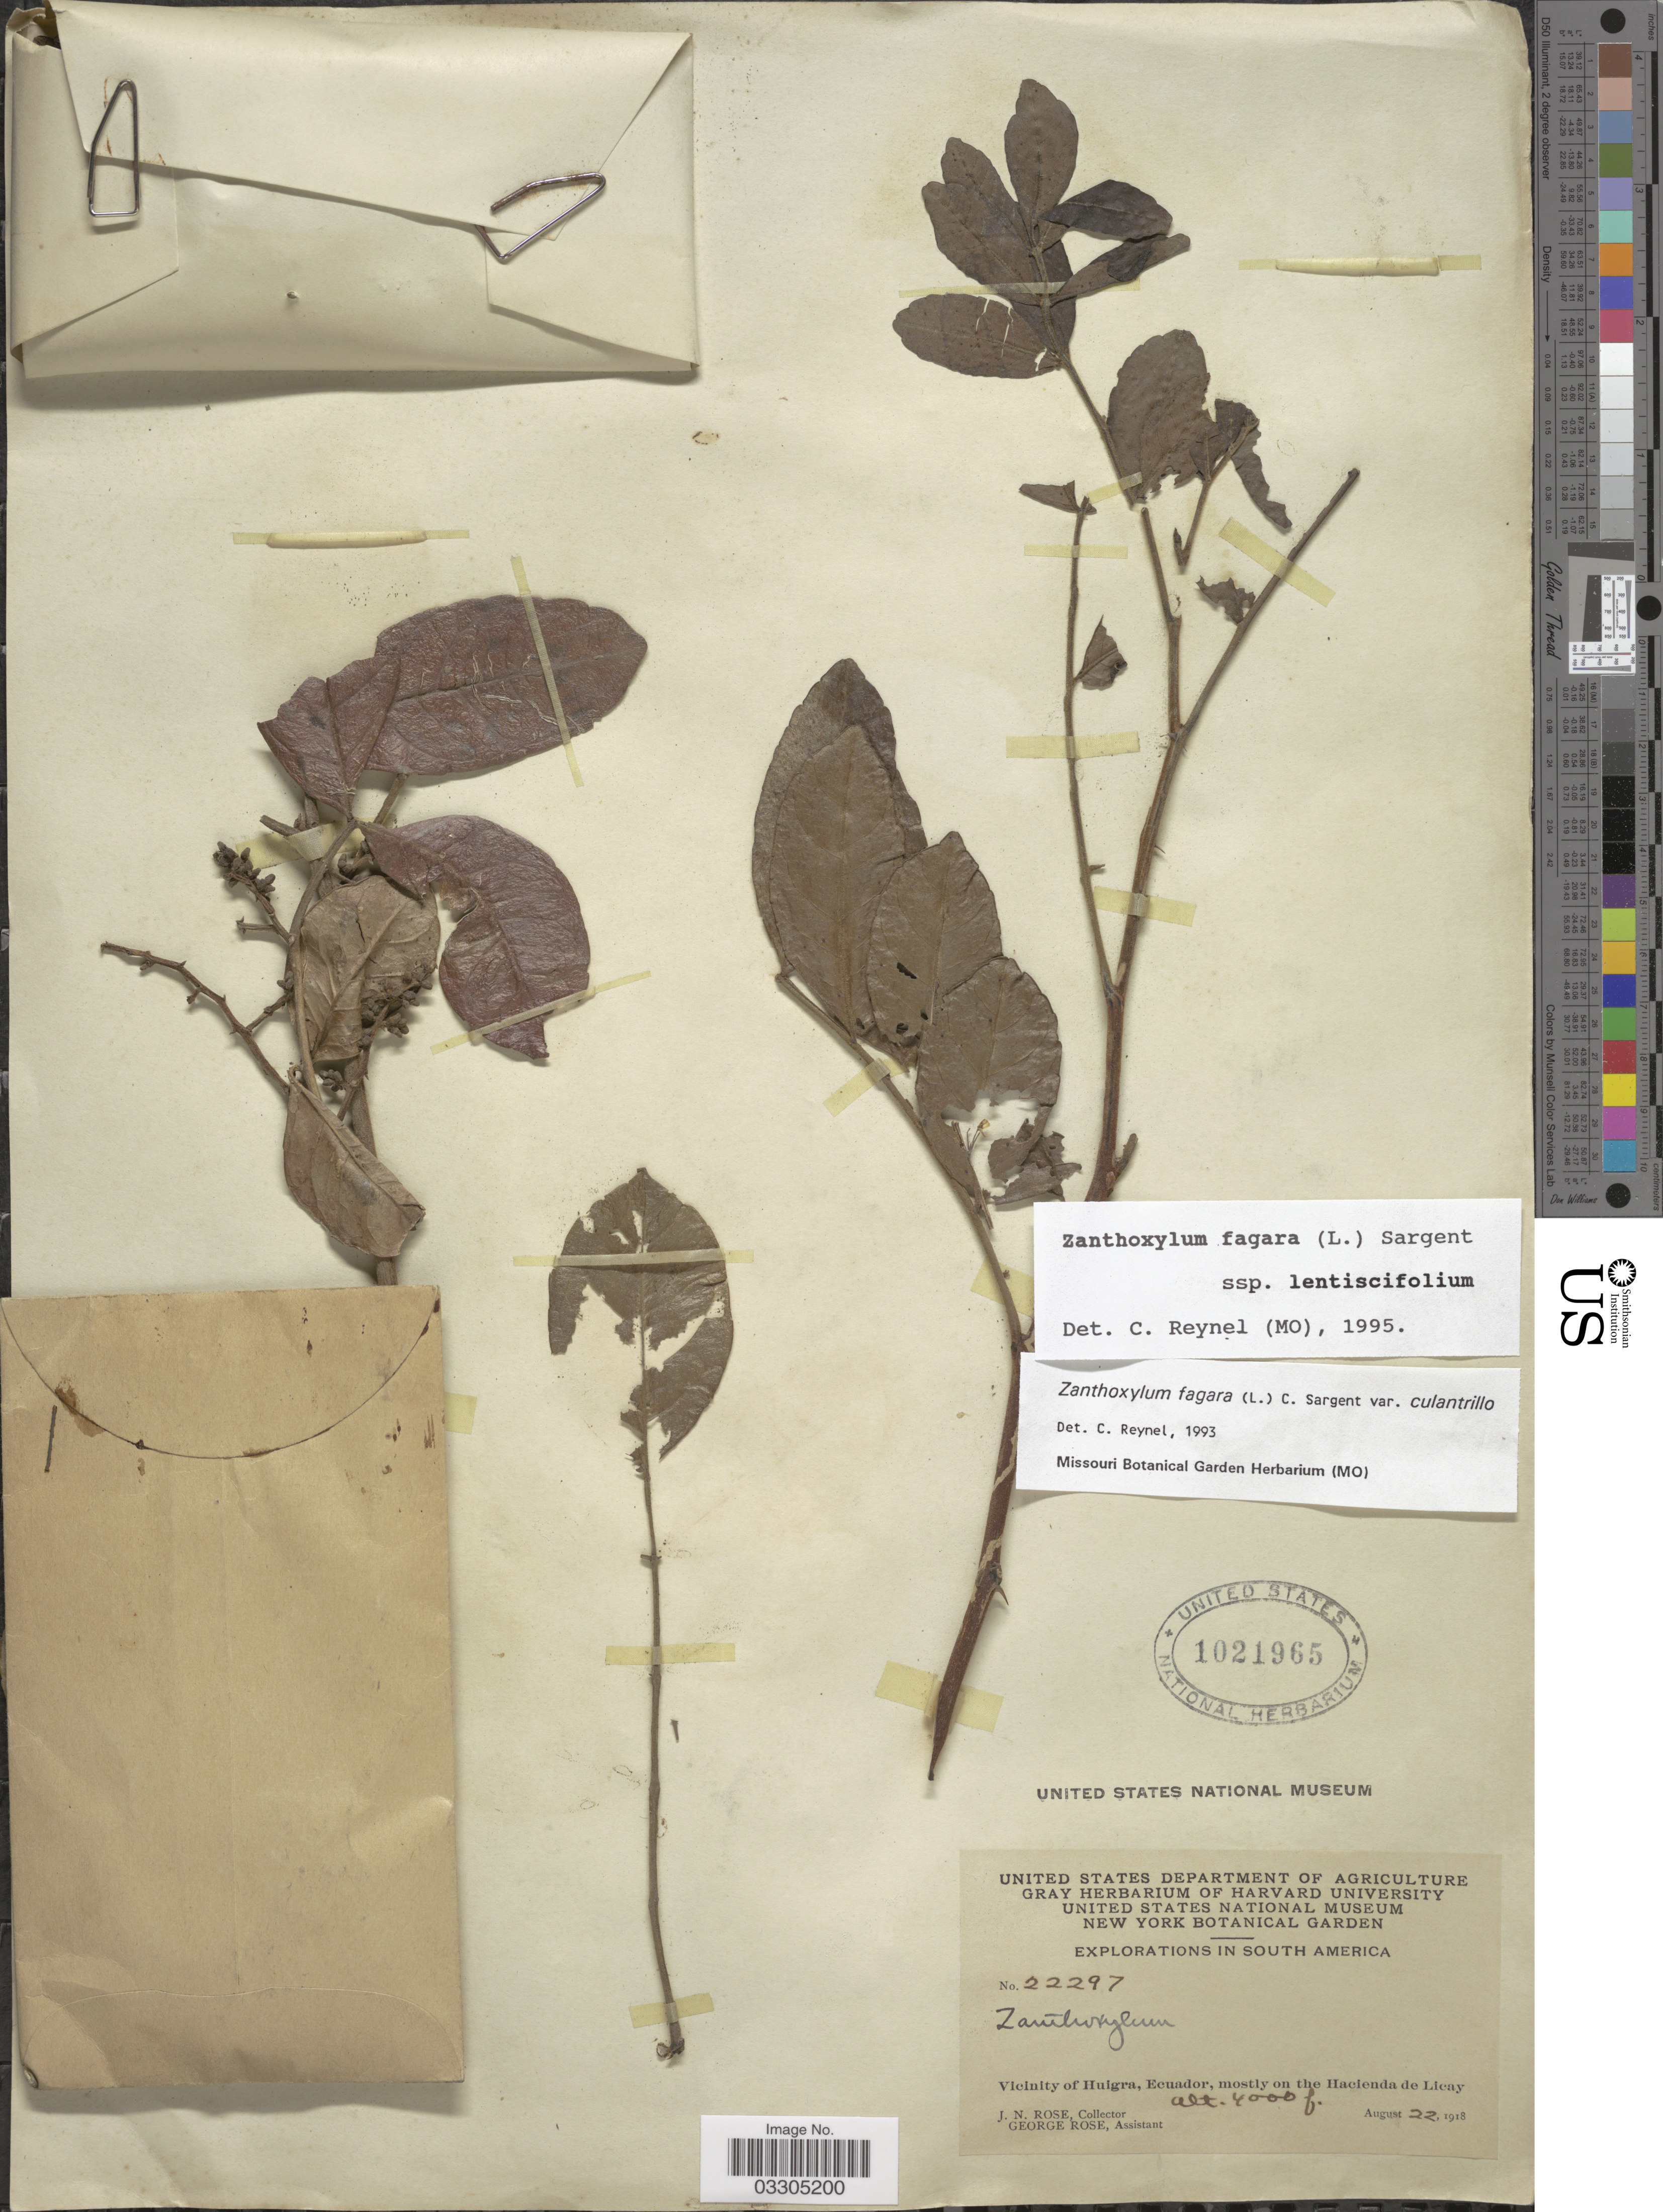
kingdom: Plantae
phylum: Tracheophyta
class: Magnoliopsida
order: Sapindales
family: Rutaceae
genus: Zanthoxylum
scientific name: Zanthoxylum culantrillo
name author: Kunth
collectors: J. N. Rose & G. Rose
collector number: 22297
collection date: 1918-08-22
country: Ecuador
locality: Vicinity of Huigra, mostly on the Hacienda de Licay.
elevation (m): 1219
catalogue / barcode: US 1021965